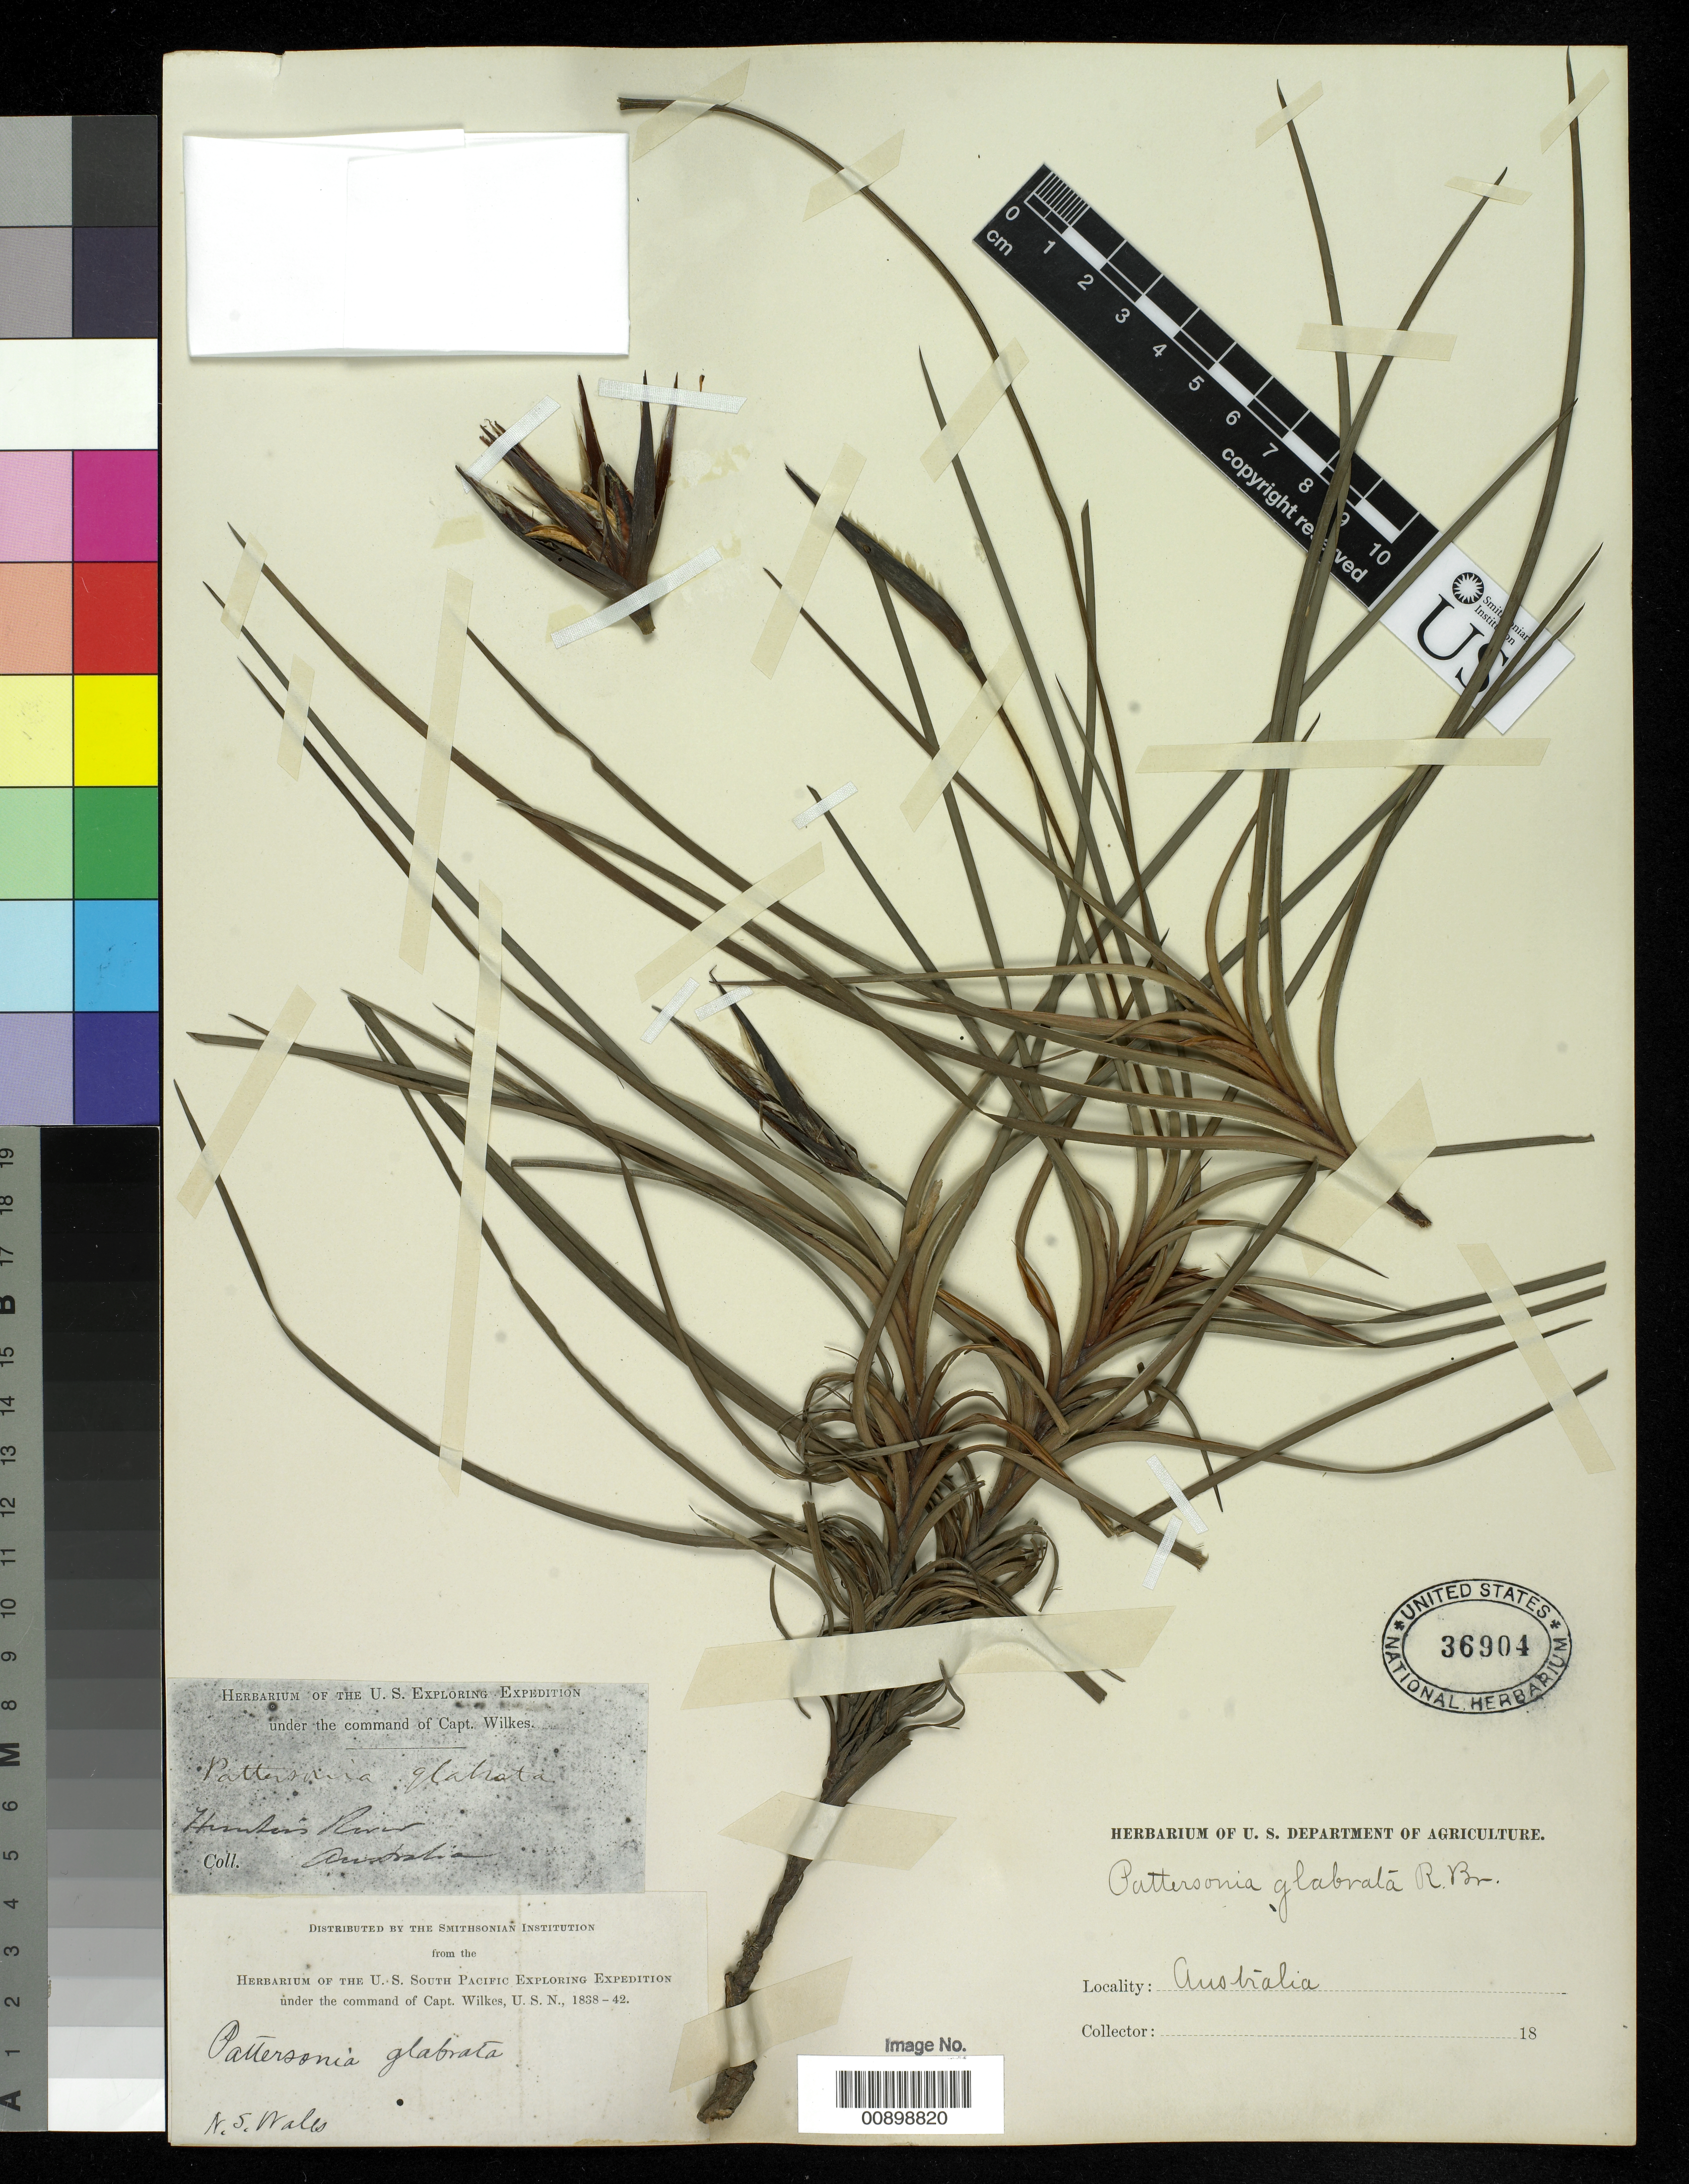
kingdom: Plantae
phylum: Tracheophyta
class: Liliopsida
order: Asparagales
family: Iridaceae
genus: Patersonia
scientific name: Patersonia glabrata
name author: R. Br.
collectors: Wilkes Explor. Exped.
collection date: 1838/1842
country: Australia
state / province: New South Wales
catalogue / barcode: US 36904